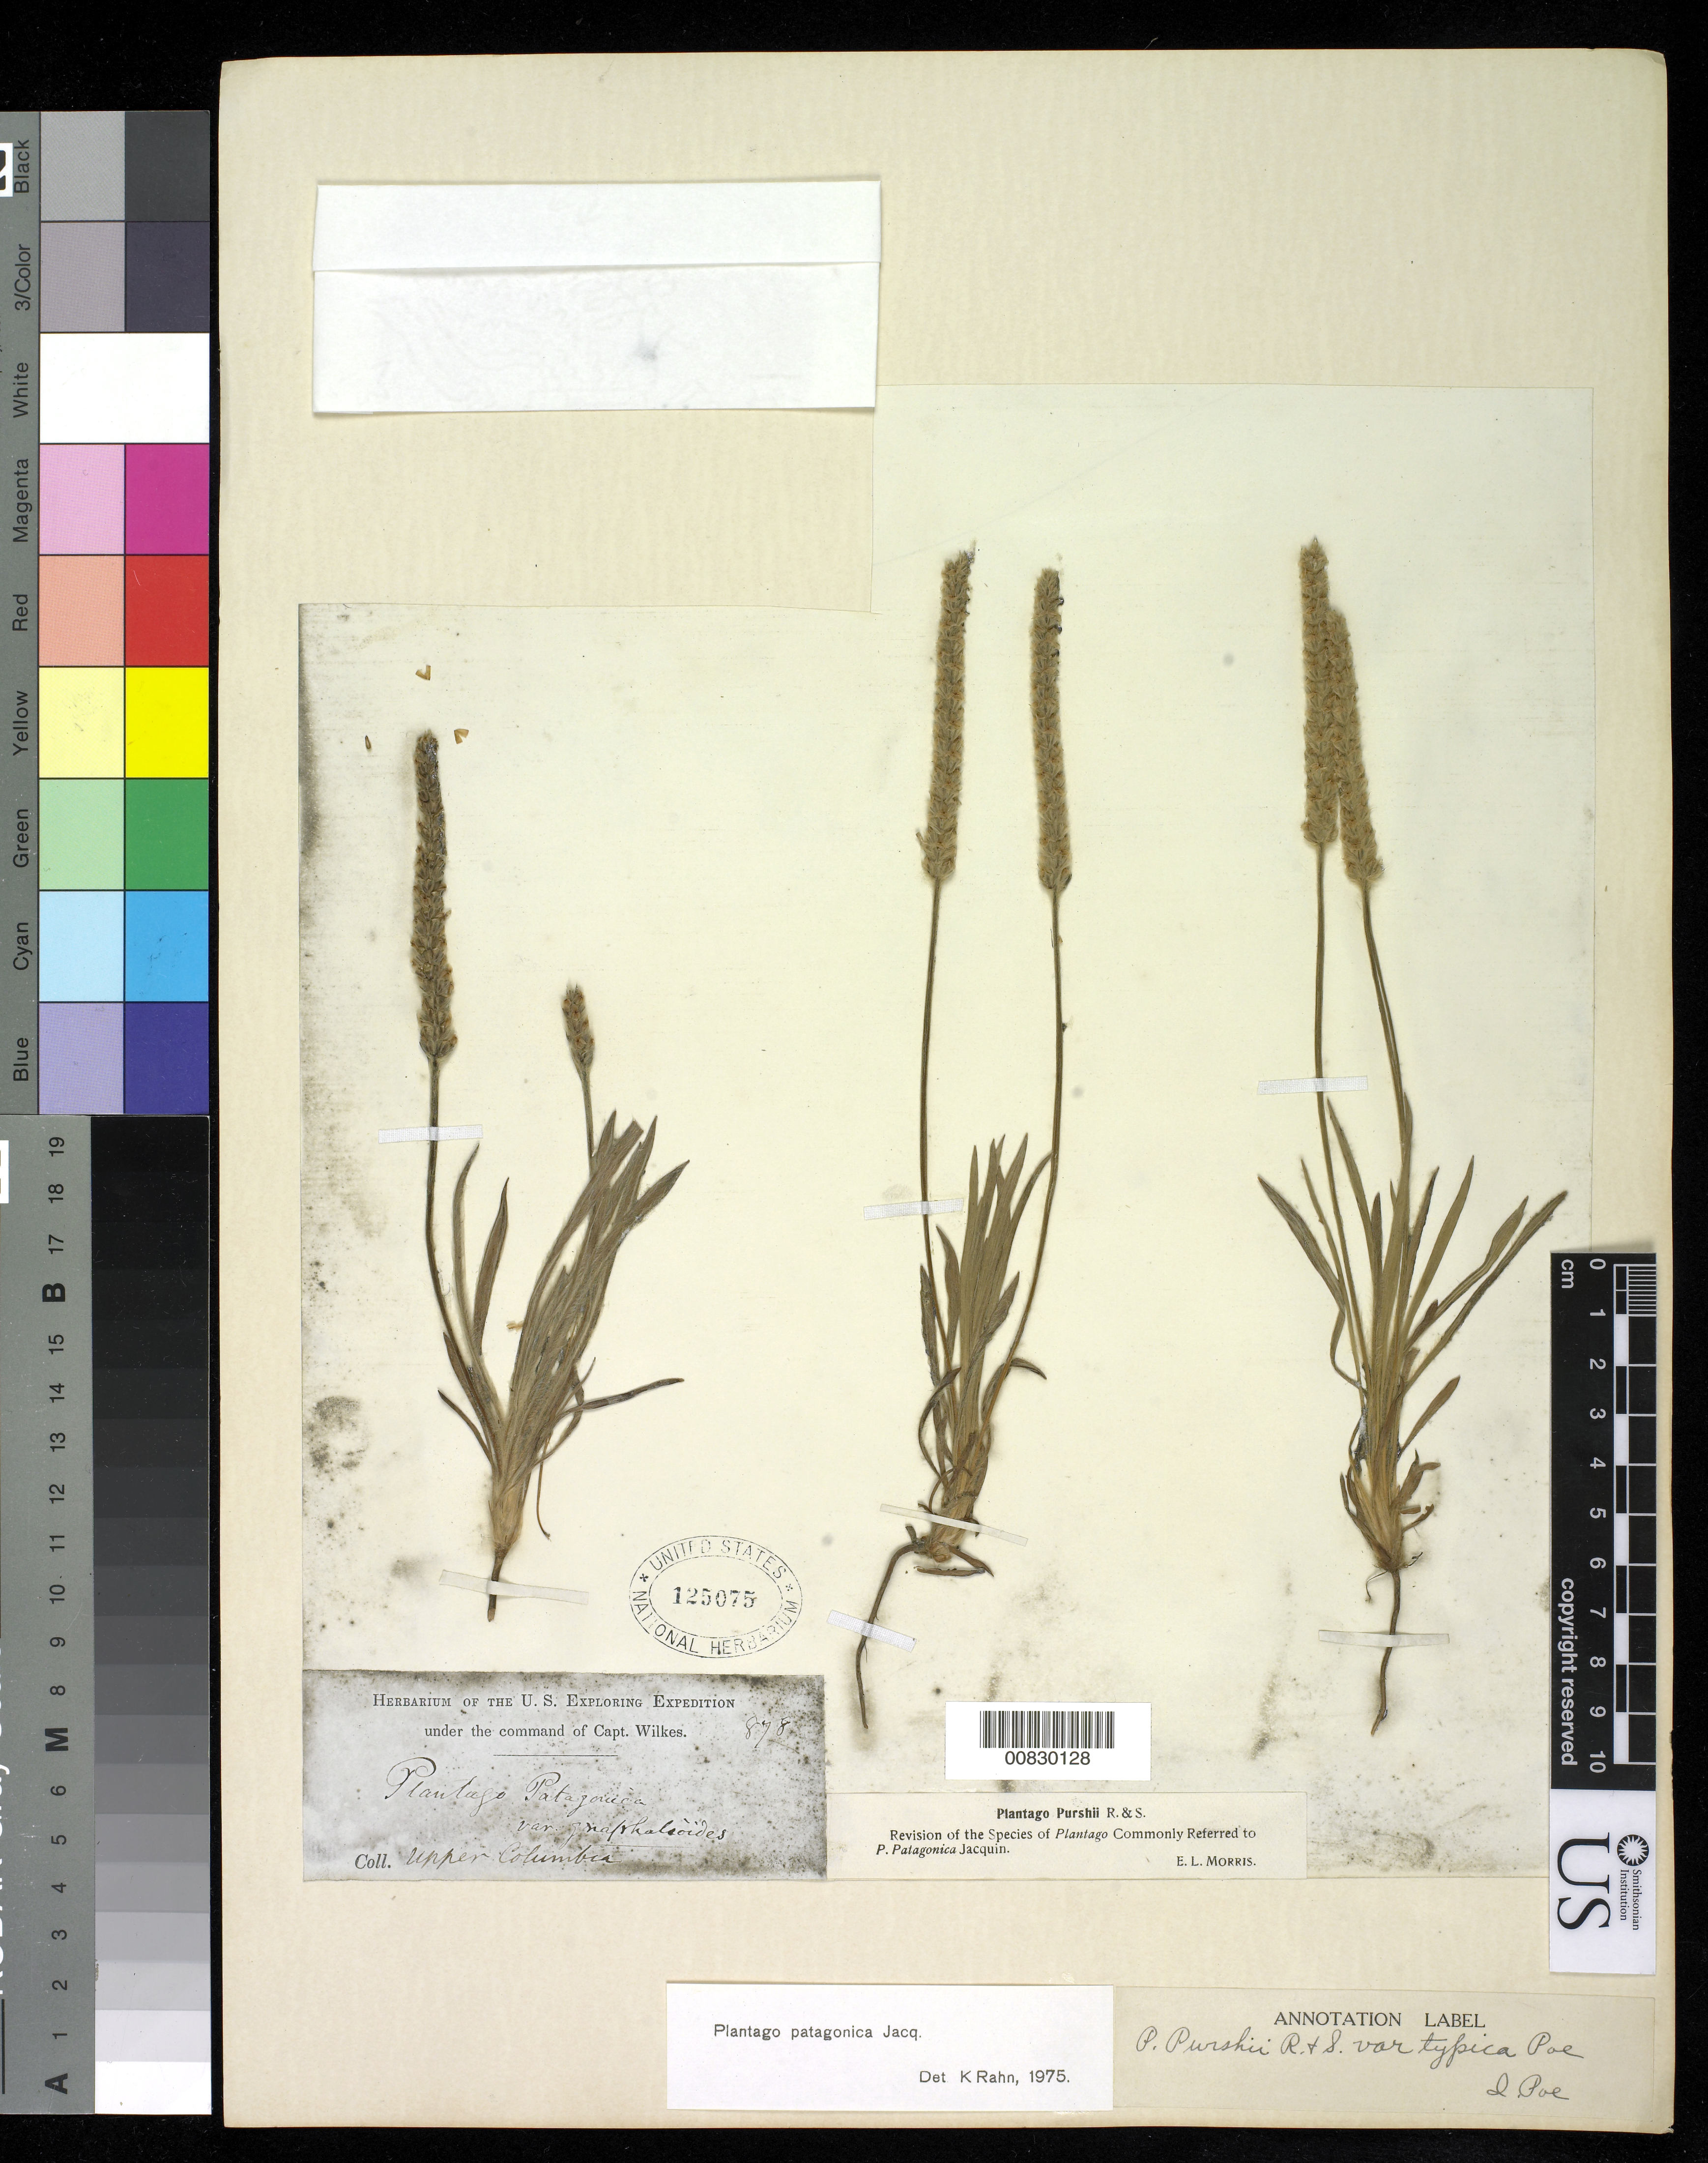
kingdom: Plantae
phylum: Tracheophyta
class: Magnoliopsida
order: Lamiales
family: Plantaginaceae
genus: Plantago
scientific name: Plantago patagonica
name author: Jacq.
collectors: Wilkes Explor. Exped.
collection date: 1838/1842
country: United States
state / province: Washington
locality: Upper Columbia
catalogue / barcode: US 125075